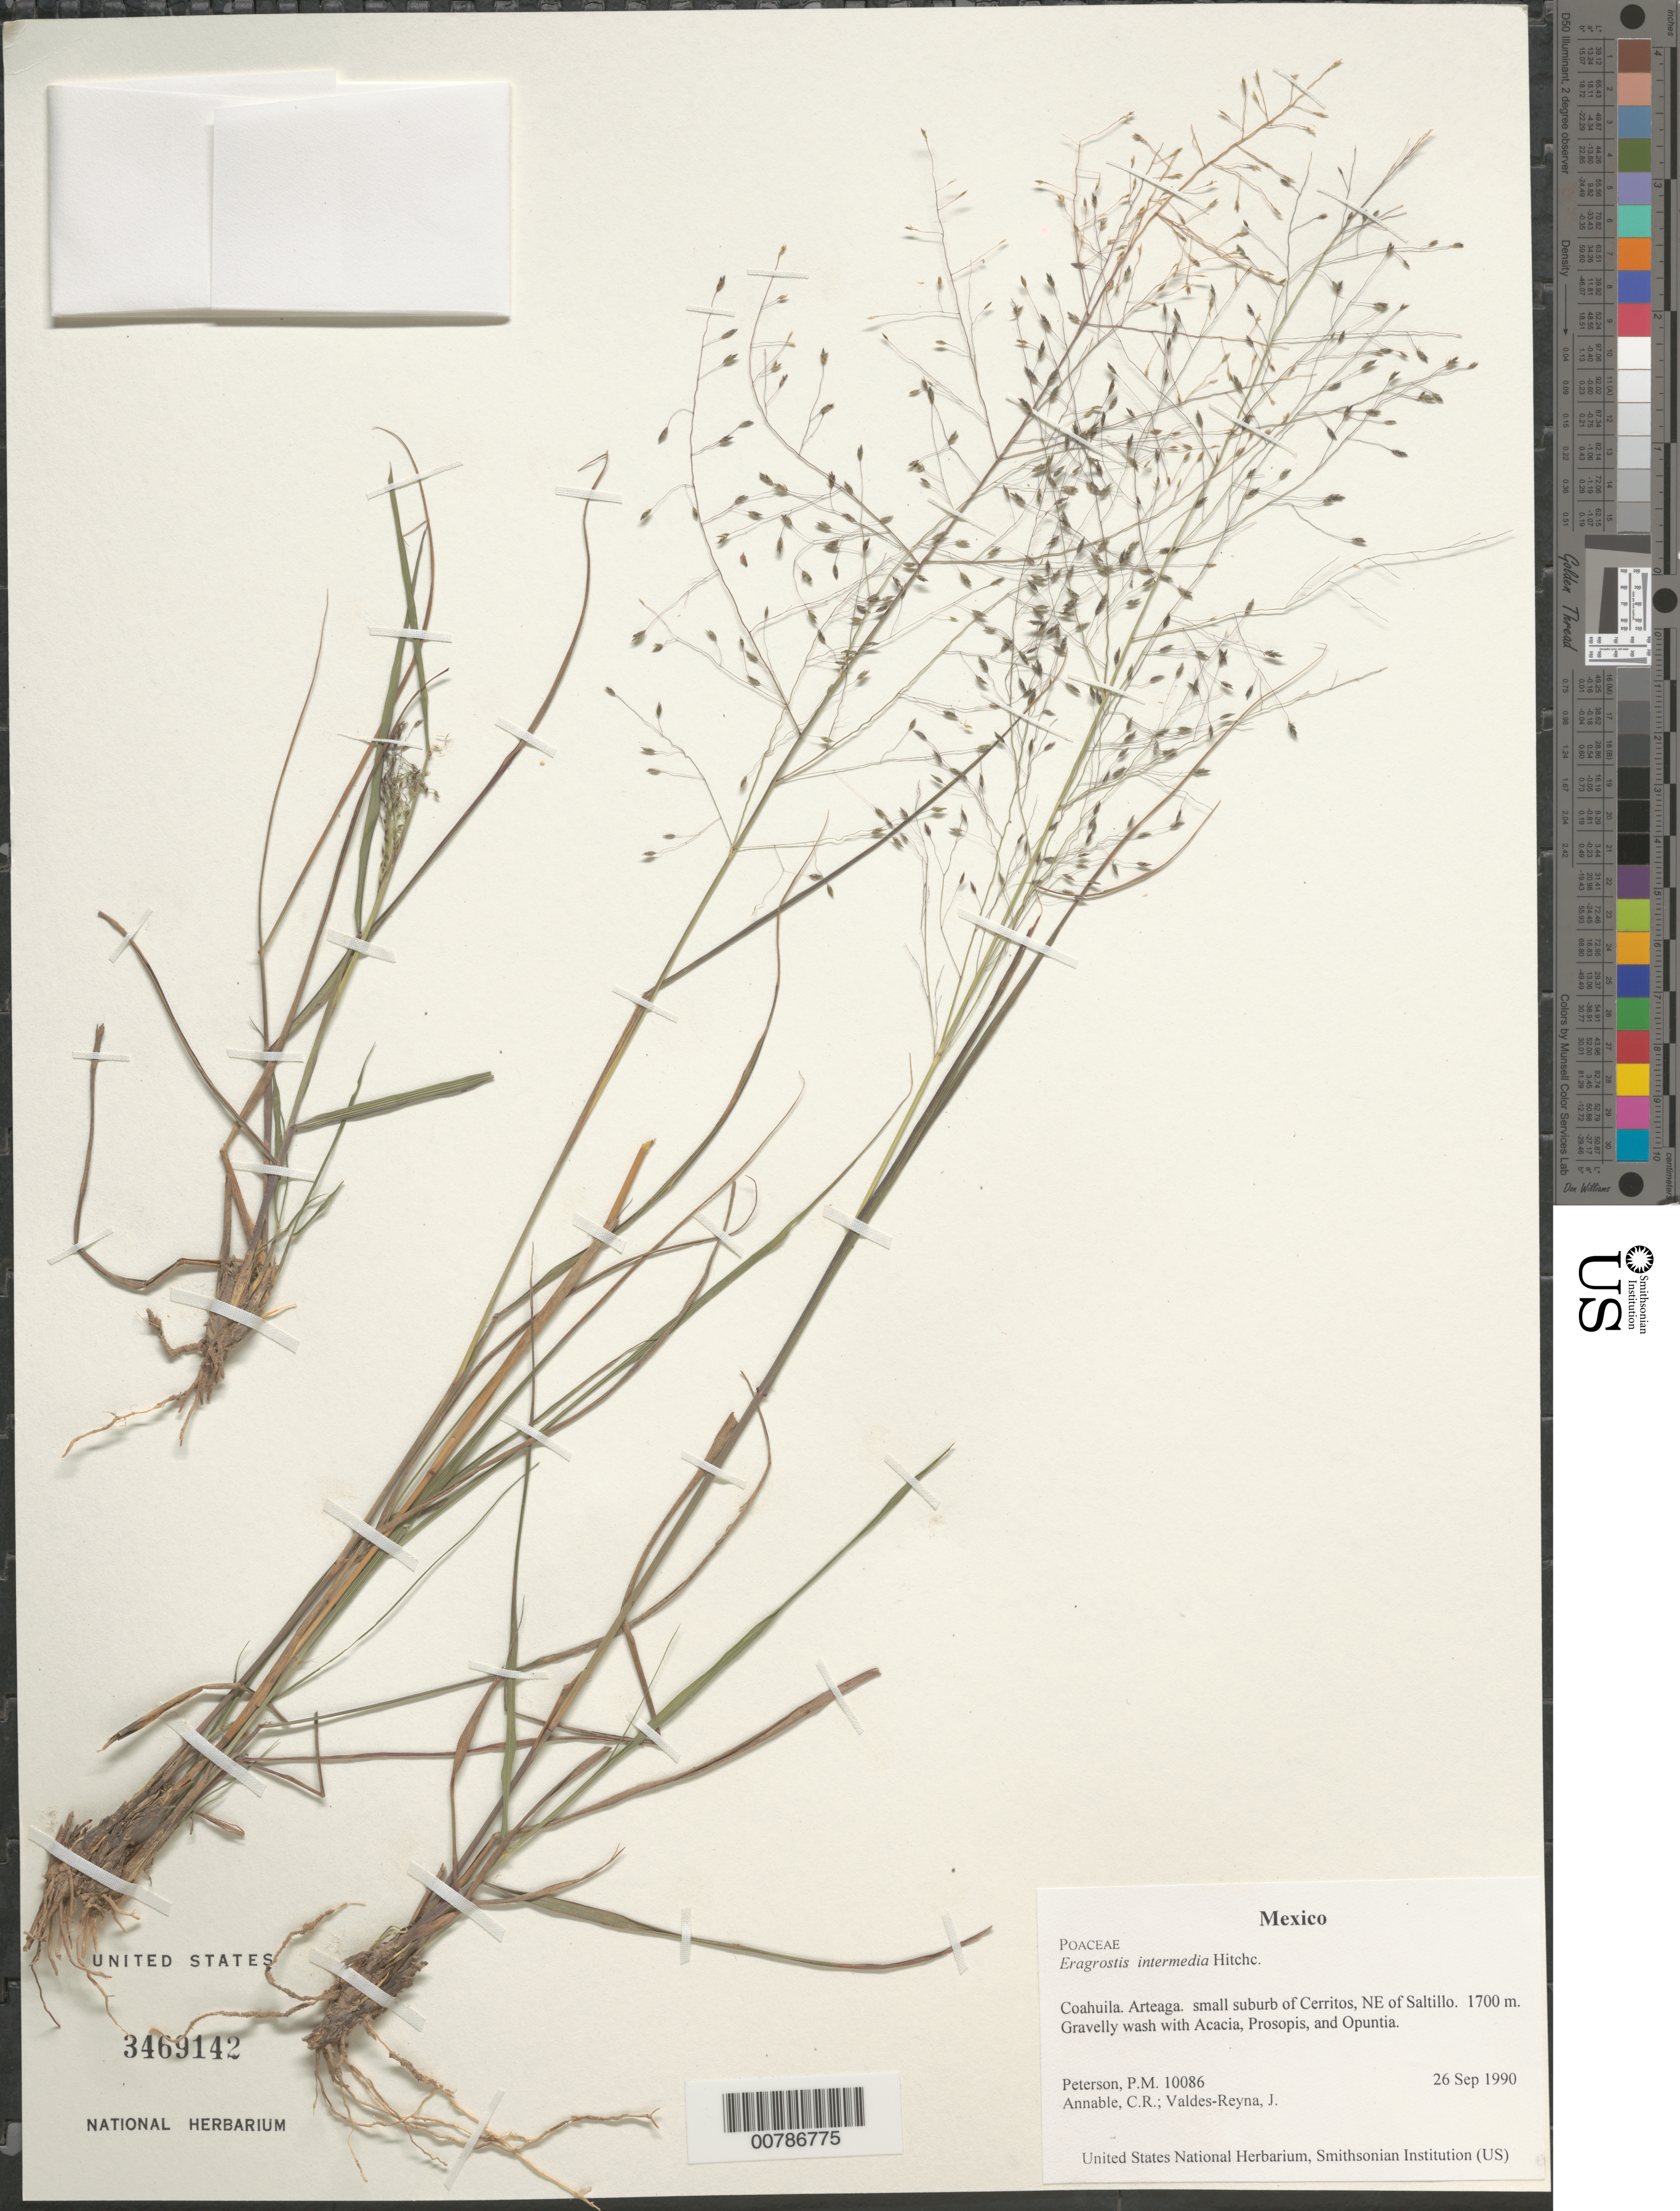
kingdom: Plantae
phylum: Tracheophyta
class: Liliopsida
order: Poales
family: Poaceae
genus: Eragrostis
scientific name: Eragrostis intermedia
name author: Hitchc.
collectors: P. M. Peterson, C. R. Annable & J. Valdés-Reyna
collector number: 10086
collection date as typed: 26 Sep 1990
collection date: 1990-09-26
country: Mexico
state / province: Coahuila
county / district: Arteaga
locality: small suburb of Cerritos, NE of Saltillo.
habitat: Gravelly wash with Acacia, Prosopis, and Opuntia.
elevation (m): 1700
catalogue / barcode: US 3469142